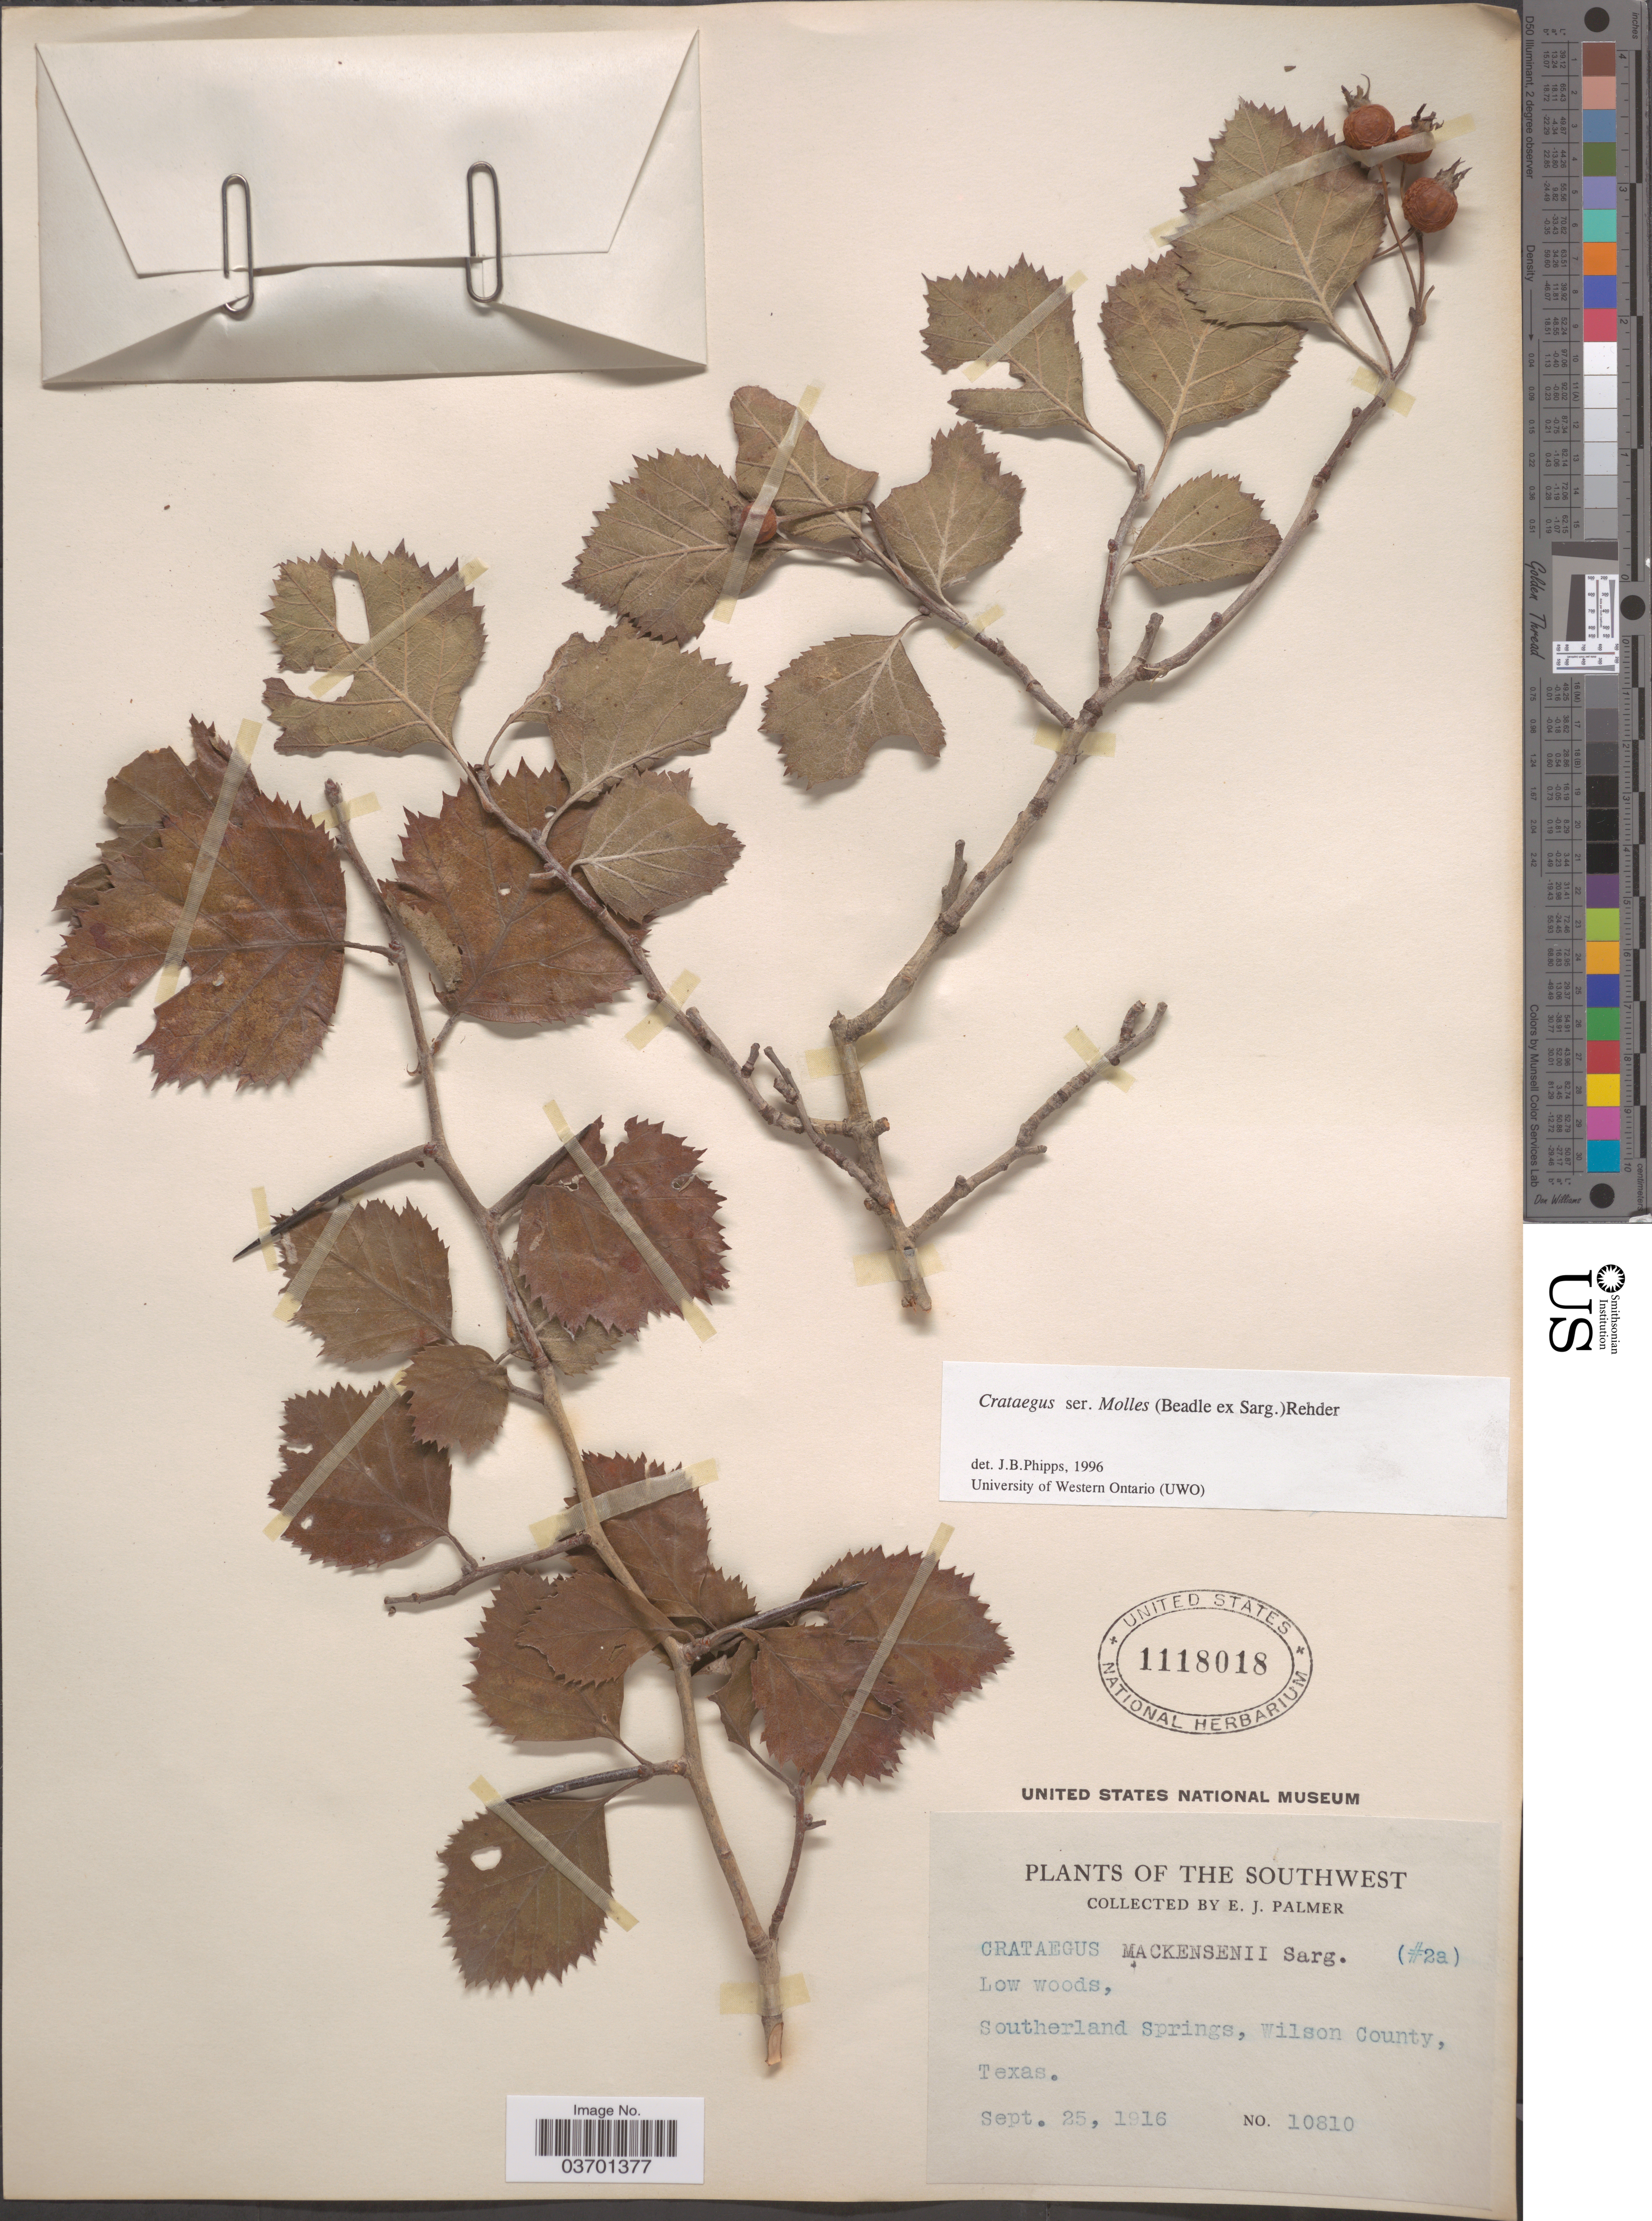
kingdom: Plantae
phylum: Tracheophyta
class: Magnoliopsida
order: Rosales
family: Rosaceae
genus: Crataegus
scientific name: Crataegus pruinosa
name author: (H.L. Wendl.) K. Koch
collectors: E. J. Palmer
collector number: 10810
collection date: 1916-09-25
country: United States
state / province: Texas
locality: The Southwest. Southerland Springs, Wilson County.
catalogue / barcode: US 1118018